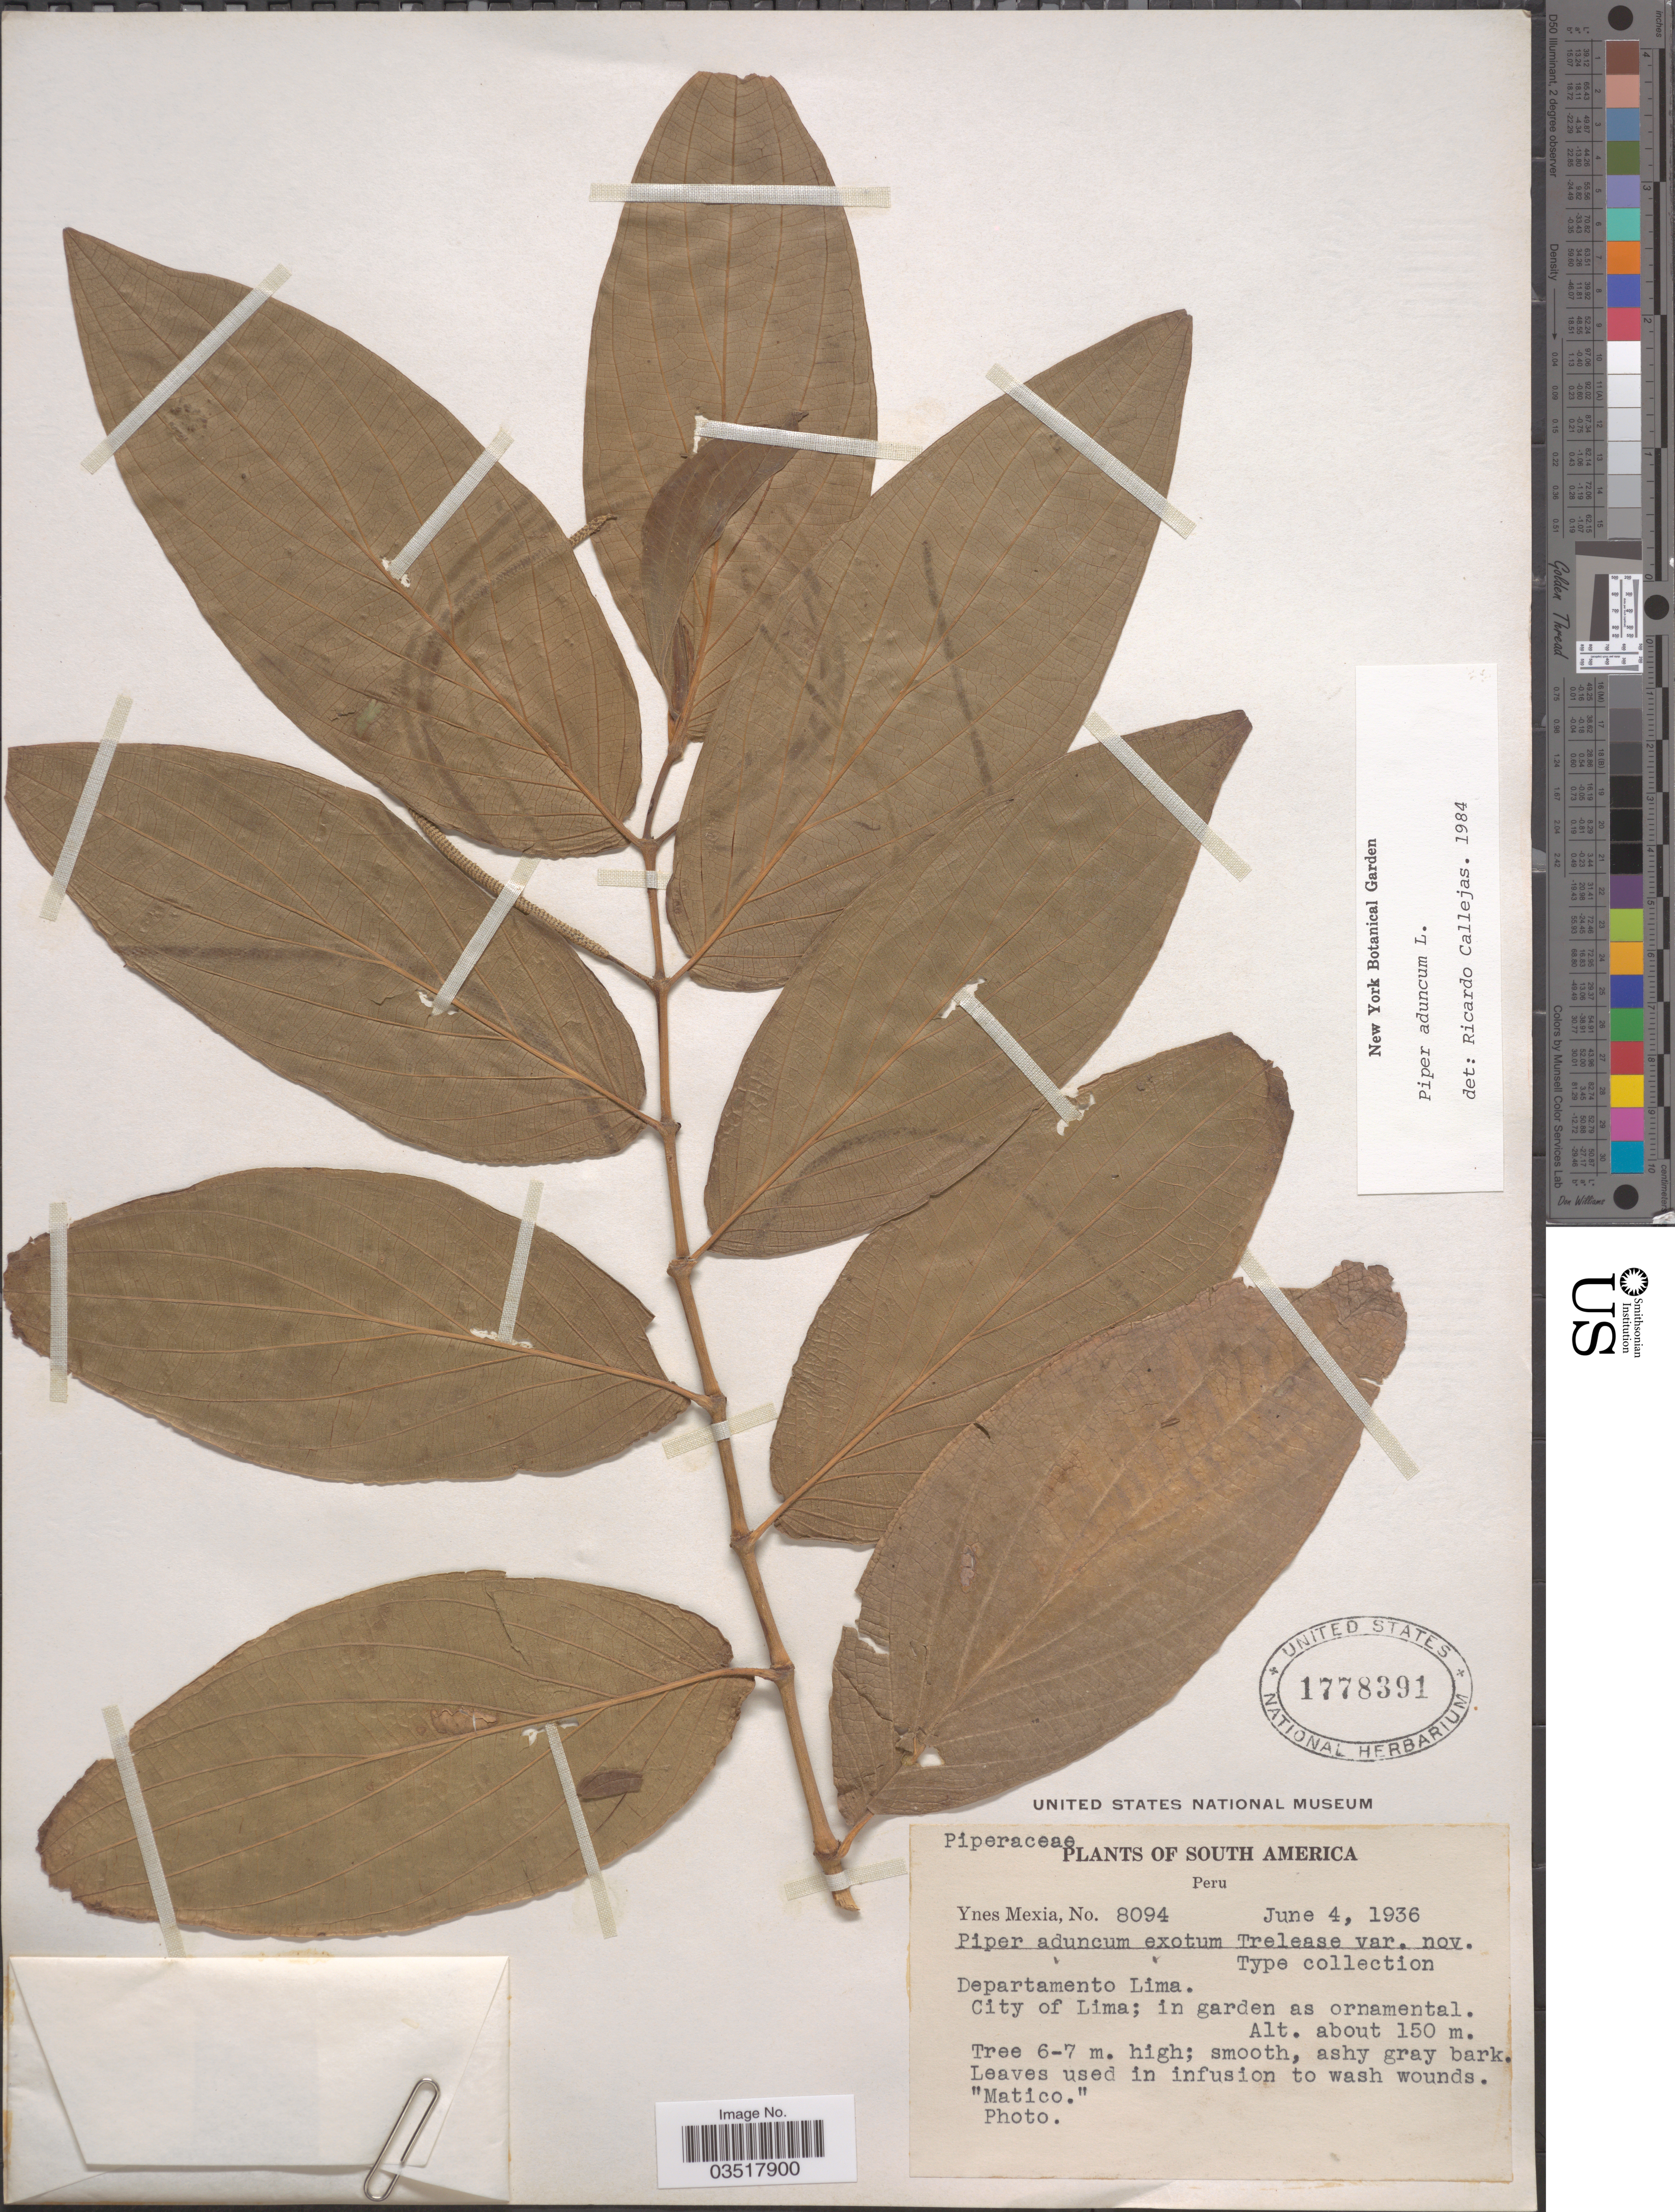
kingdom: Plantae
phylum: Tracheophyta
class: Magnoliopsida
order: Piperales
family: Piperaceae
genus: Piper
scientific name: Piper aduncum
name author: L.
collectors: Y. Mexia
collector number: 8094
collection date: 1936-06-04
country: Peru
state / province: Lima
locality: South America. Departamento Lima. City of Lima; in garden as ornamental.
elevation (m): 150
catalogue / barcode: US 1778391